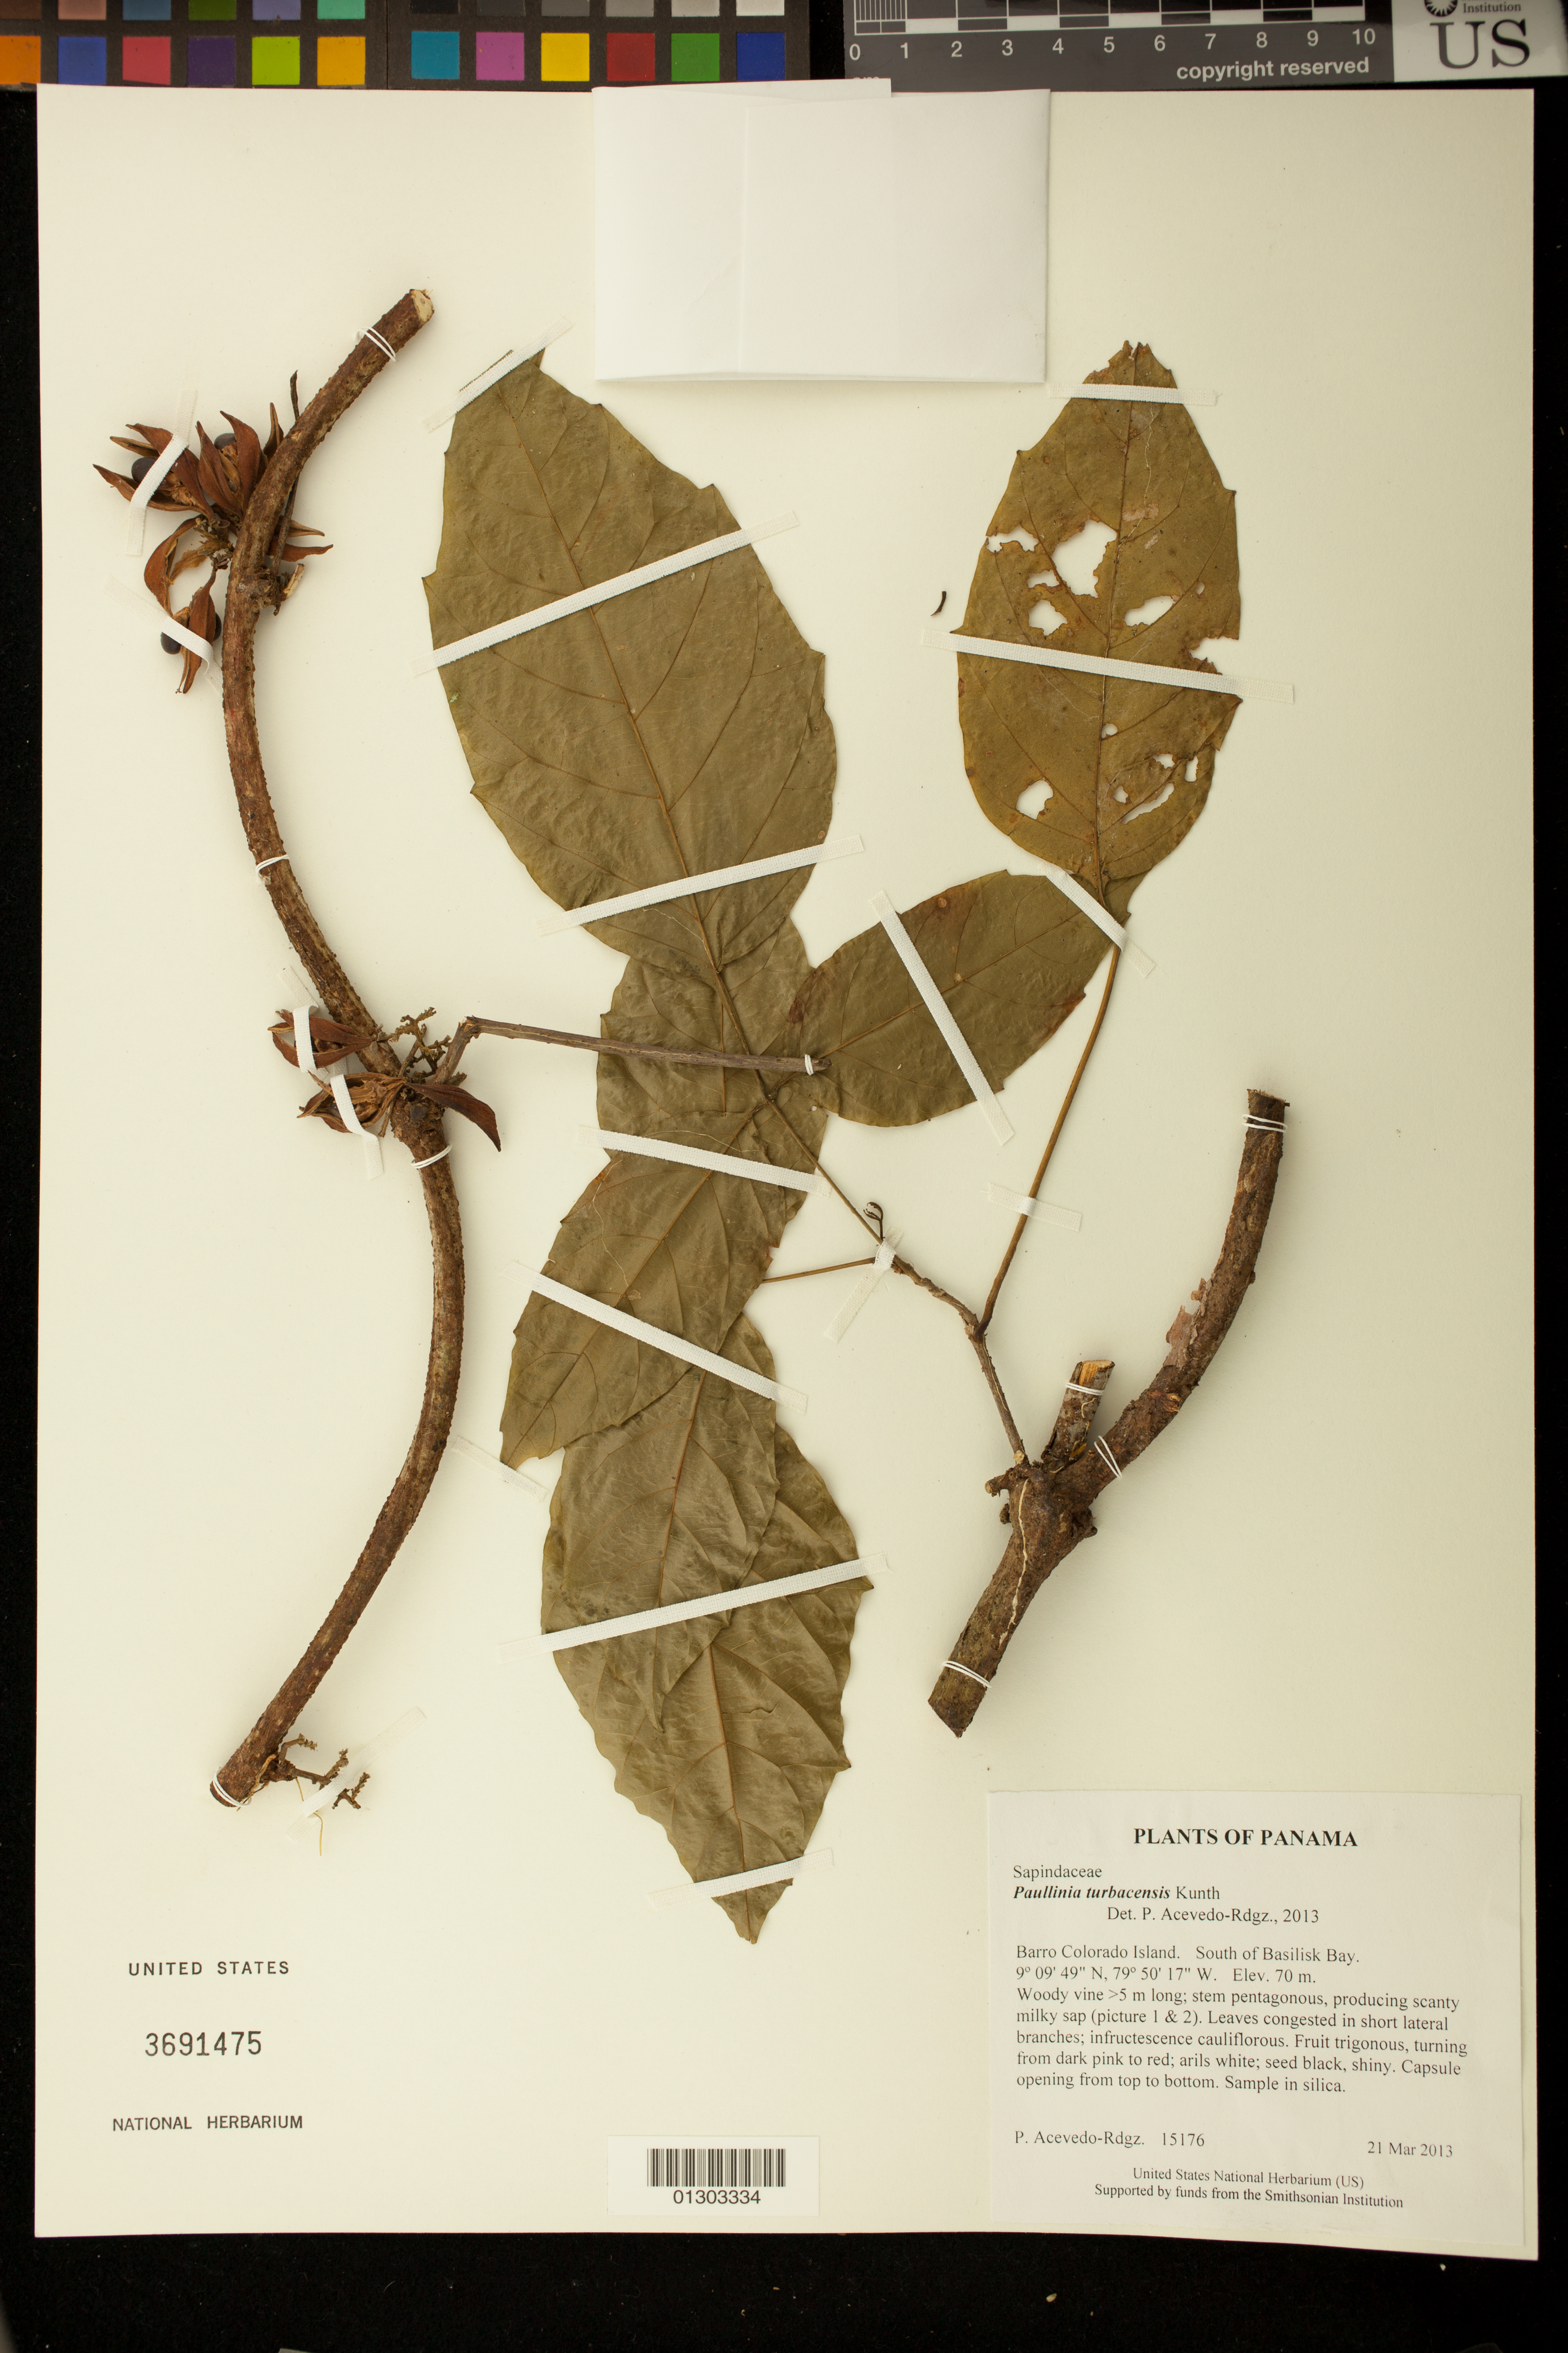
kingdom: Plantae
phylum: Tracheophyta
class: Magnoliopsida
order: Sapindales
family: Sapindaceae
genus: Paullinia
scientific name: Paullinia turbacensis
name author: Kunth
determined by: Acevedo-Rodríguez, P., (BOT), Smithsonian Institution - National Museum of Natural History (UNITED STATES)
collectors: P. Acevedo-Rodr.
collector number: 15176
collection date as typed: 21 Mar 2013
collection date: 2013-03-21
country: Panama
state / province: Panamá Oeste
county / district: Canal Zone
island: Barro Colorado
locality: South of Basilisk Bay.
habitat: Forest along trail.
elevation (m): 70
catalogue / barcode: US 3691475